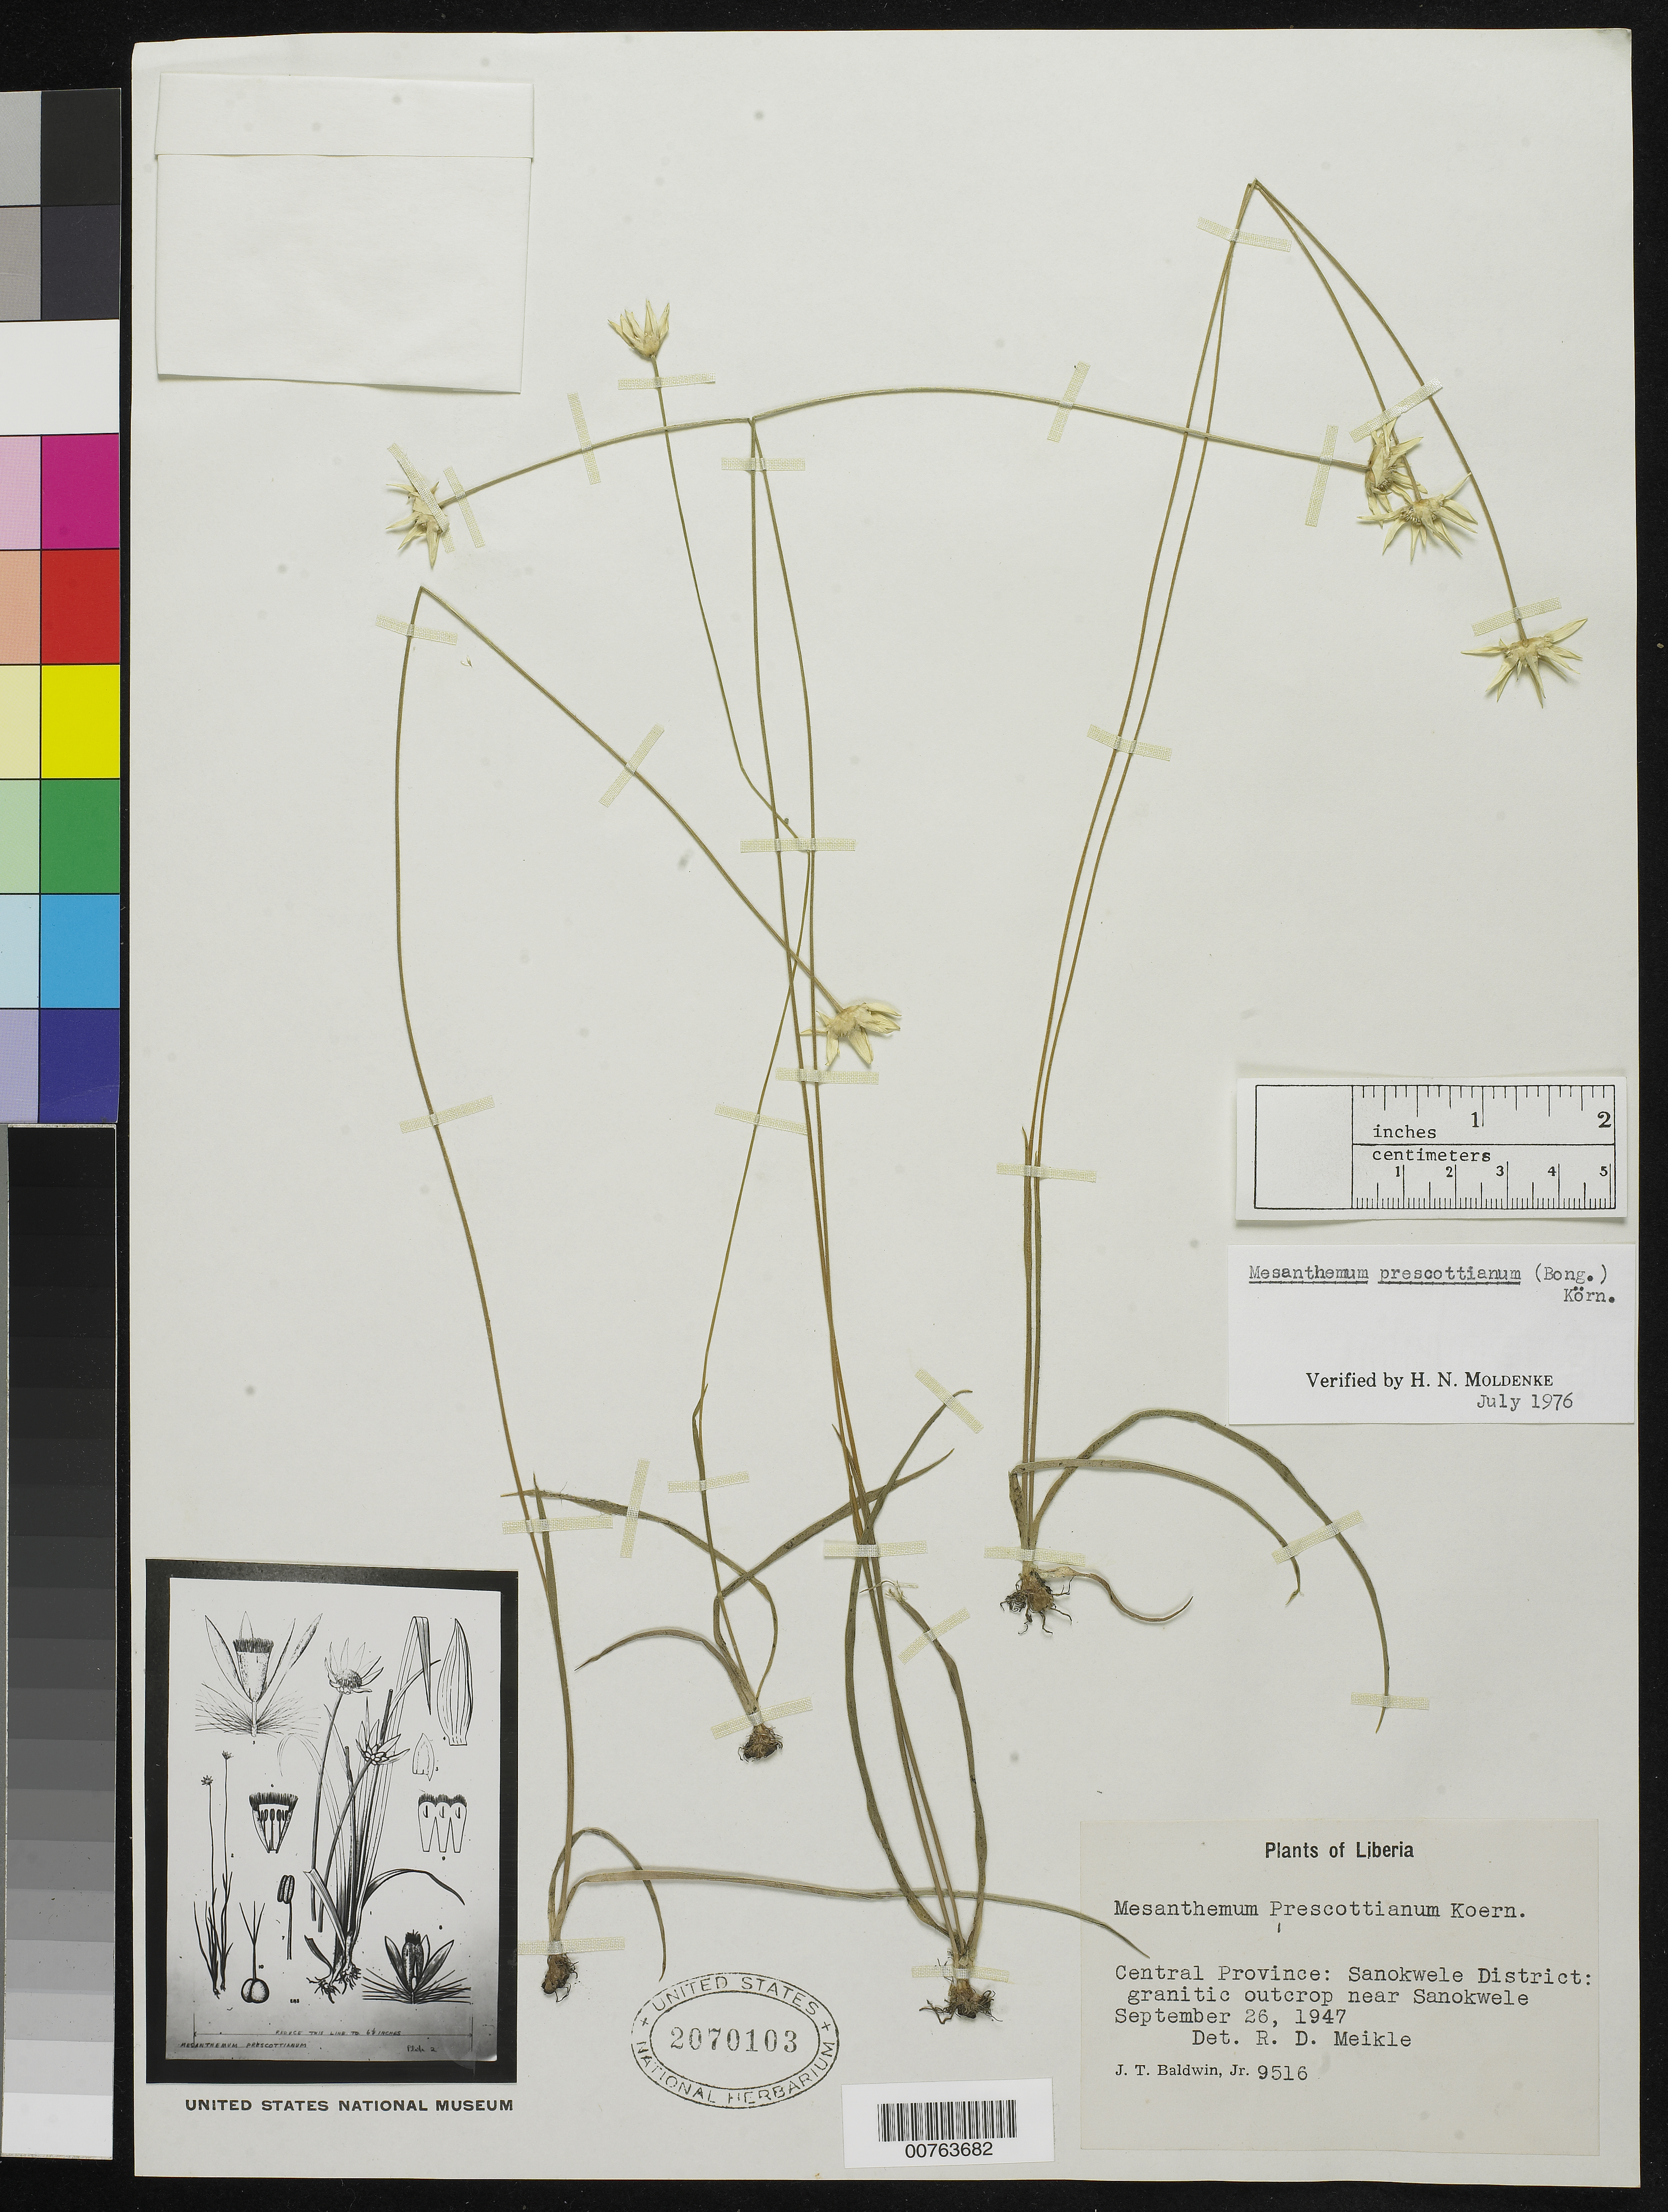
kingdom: Plantae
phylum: Tracheophyta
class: Liliopsida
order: Poales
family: Eriocaulaceae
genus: Mesanthemum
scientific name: Mesanthemum prescottianum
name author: (Bong.) Körn.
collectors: J. T. Baldwin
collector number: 9516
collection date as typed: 26 Sep 1947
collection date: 1947-09-26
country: Liberia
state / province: Nimba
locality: Central Province: Sanokwele District, near Sanokwele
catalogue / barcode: US 2070103